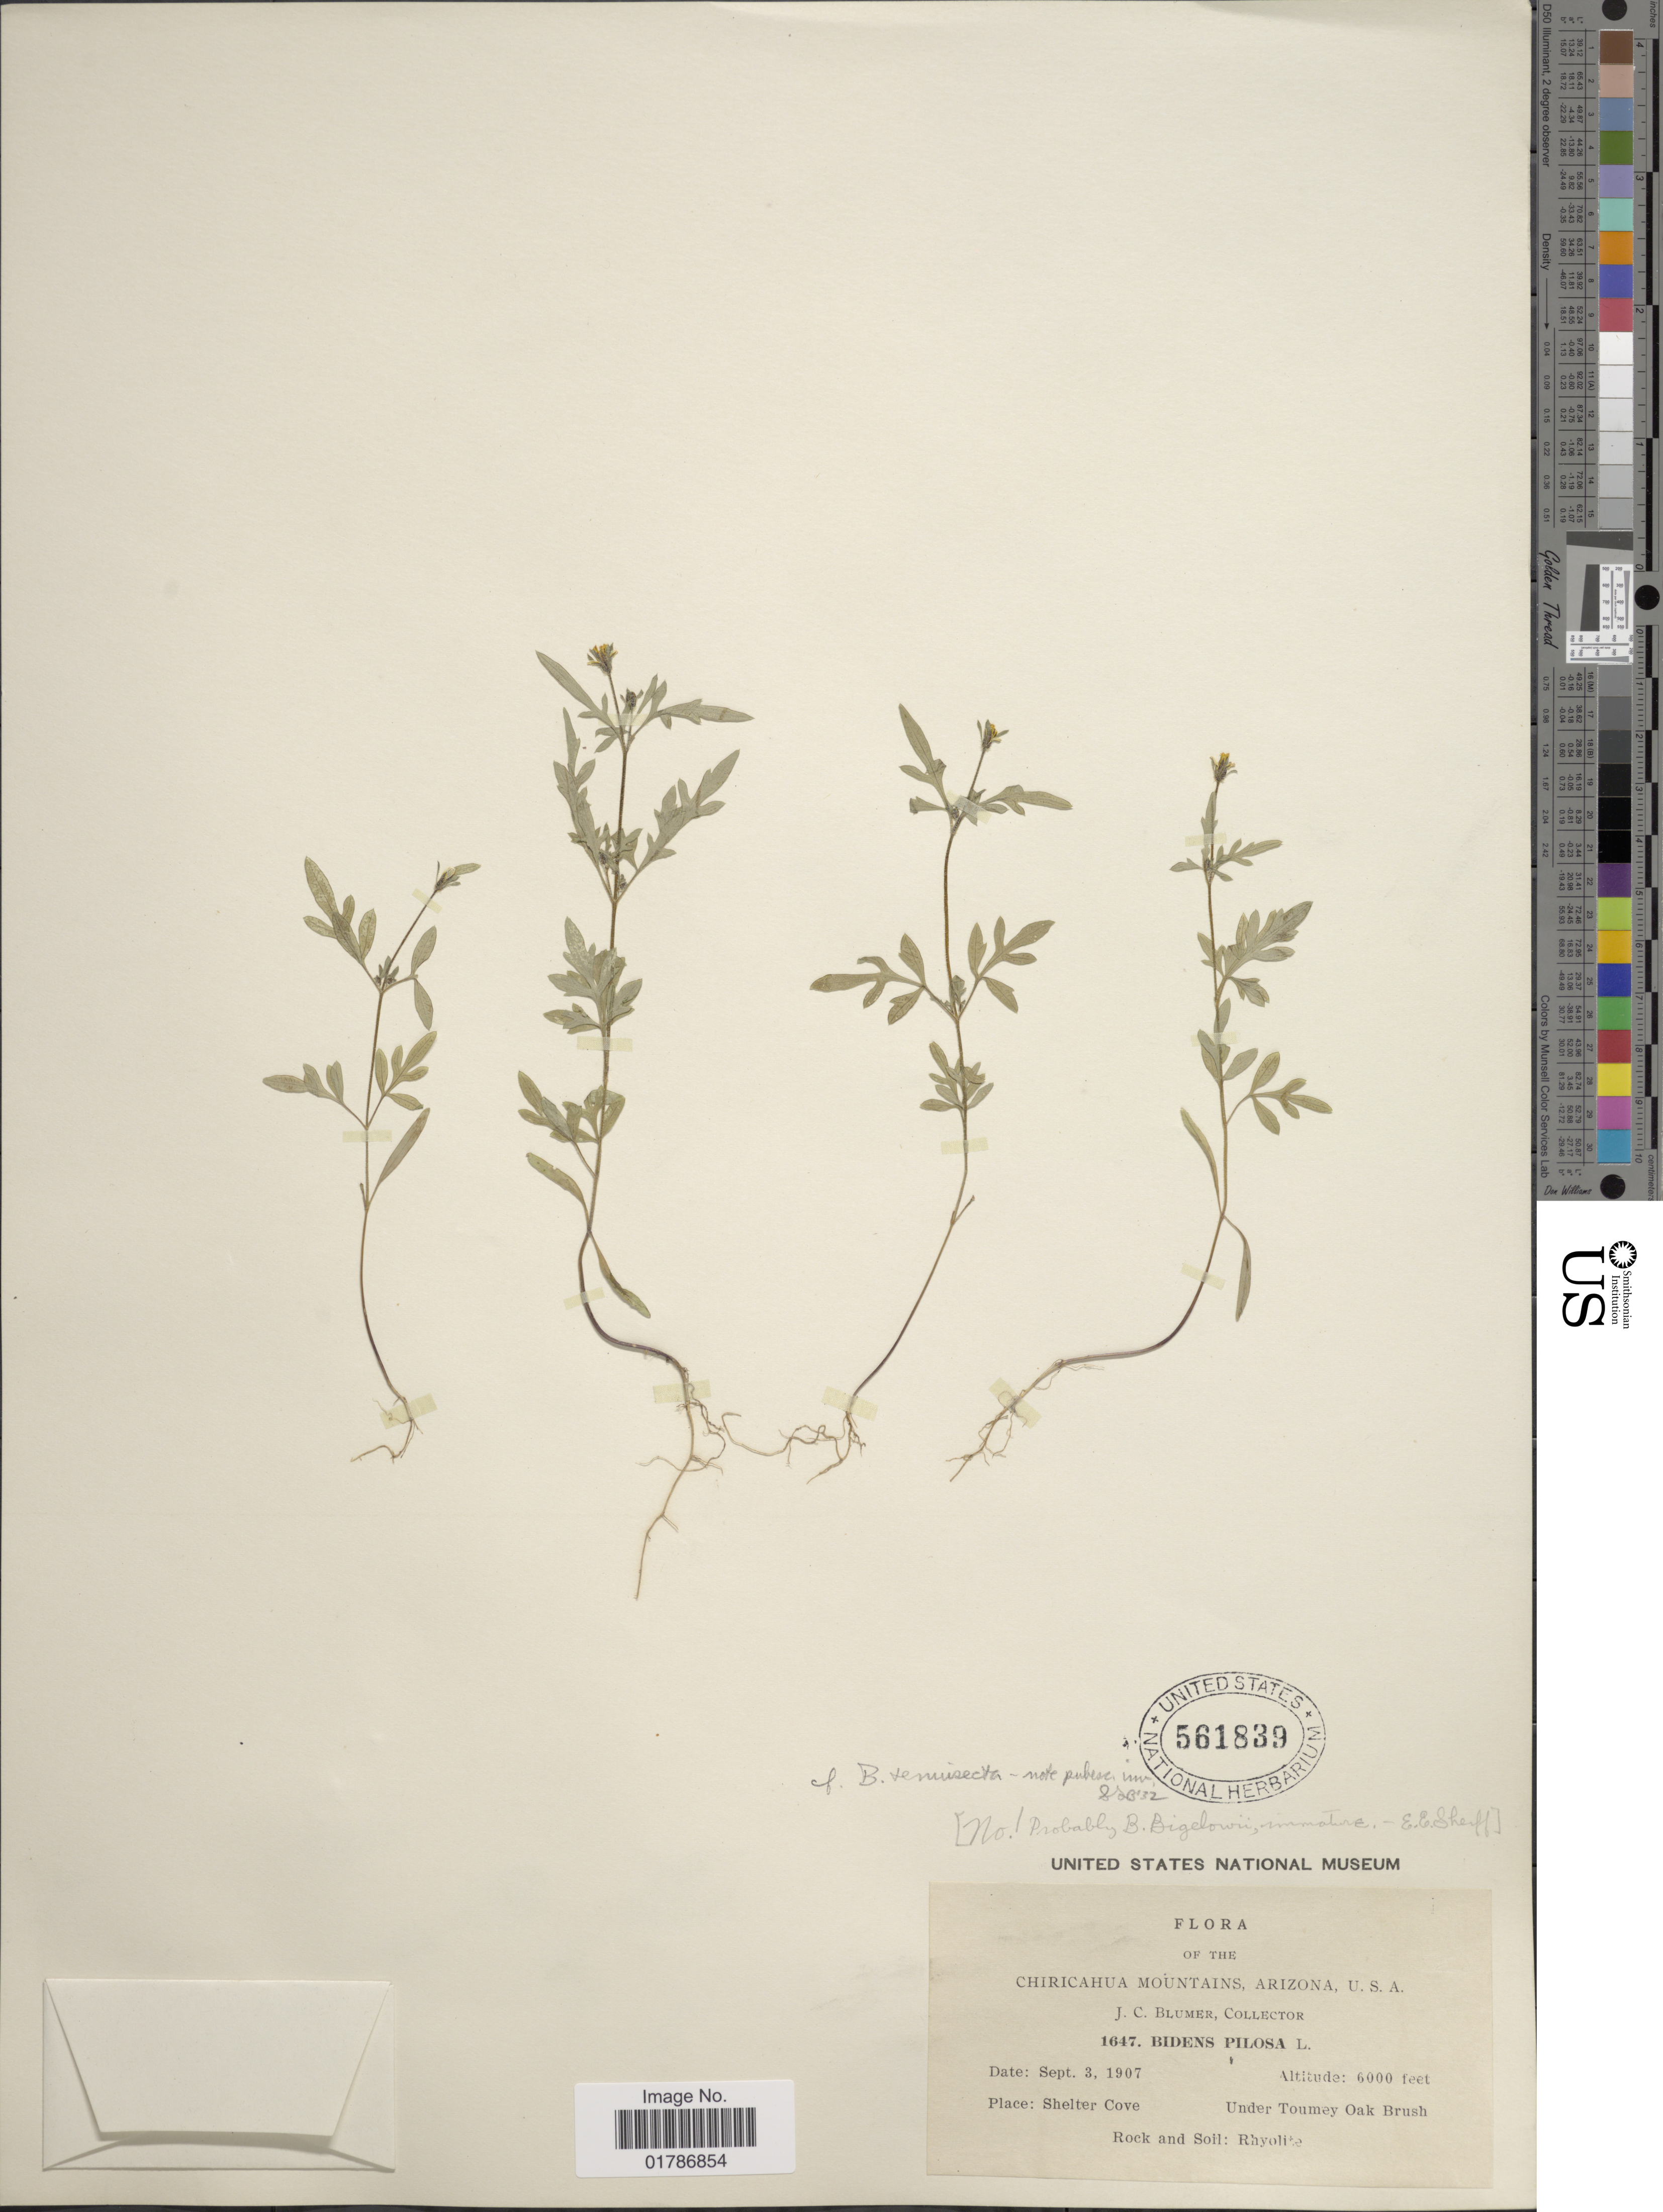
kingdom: Plantae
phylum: Tracheophyta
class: Magnoliopsida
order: Asterales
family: Asteraceae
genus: Bidens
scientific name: Bidens tenuisecta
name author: A. Gray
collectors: J. C. Blumer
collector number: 1647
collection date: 1907-09-03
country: United States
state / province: Arizona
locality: The Chiricahua Mountains, Arizona, Shelter Cove, Under Toumey Oak Brush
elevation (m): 1829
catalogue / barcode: US 561839